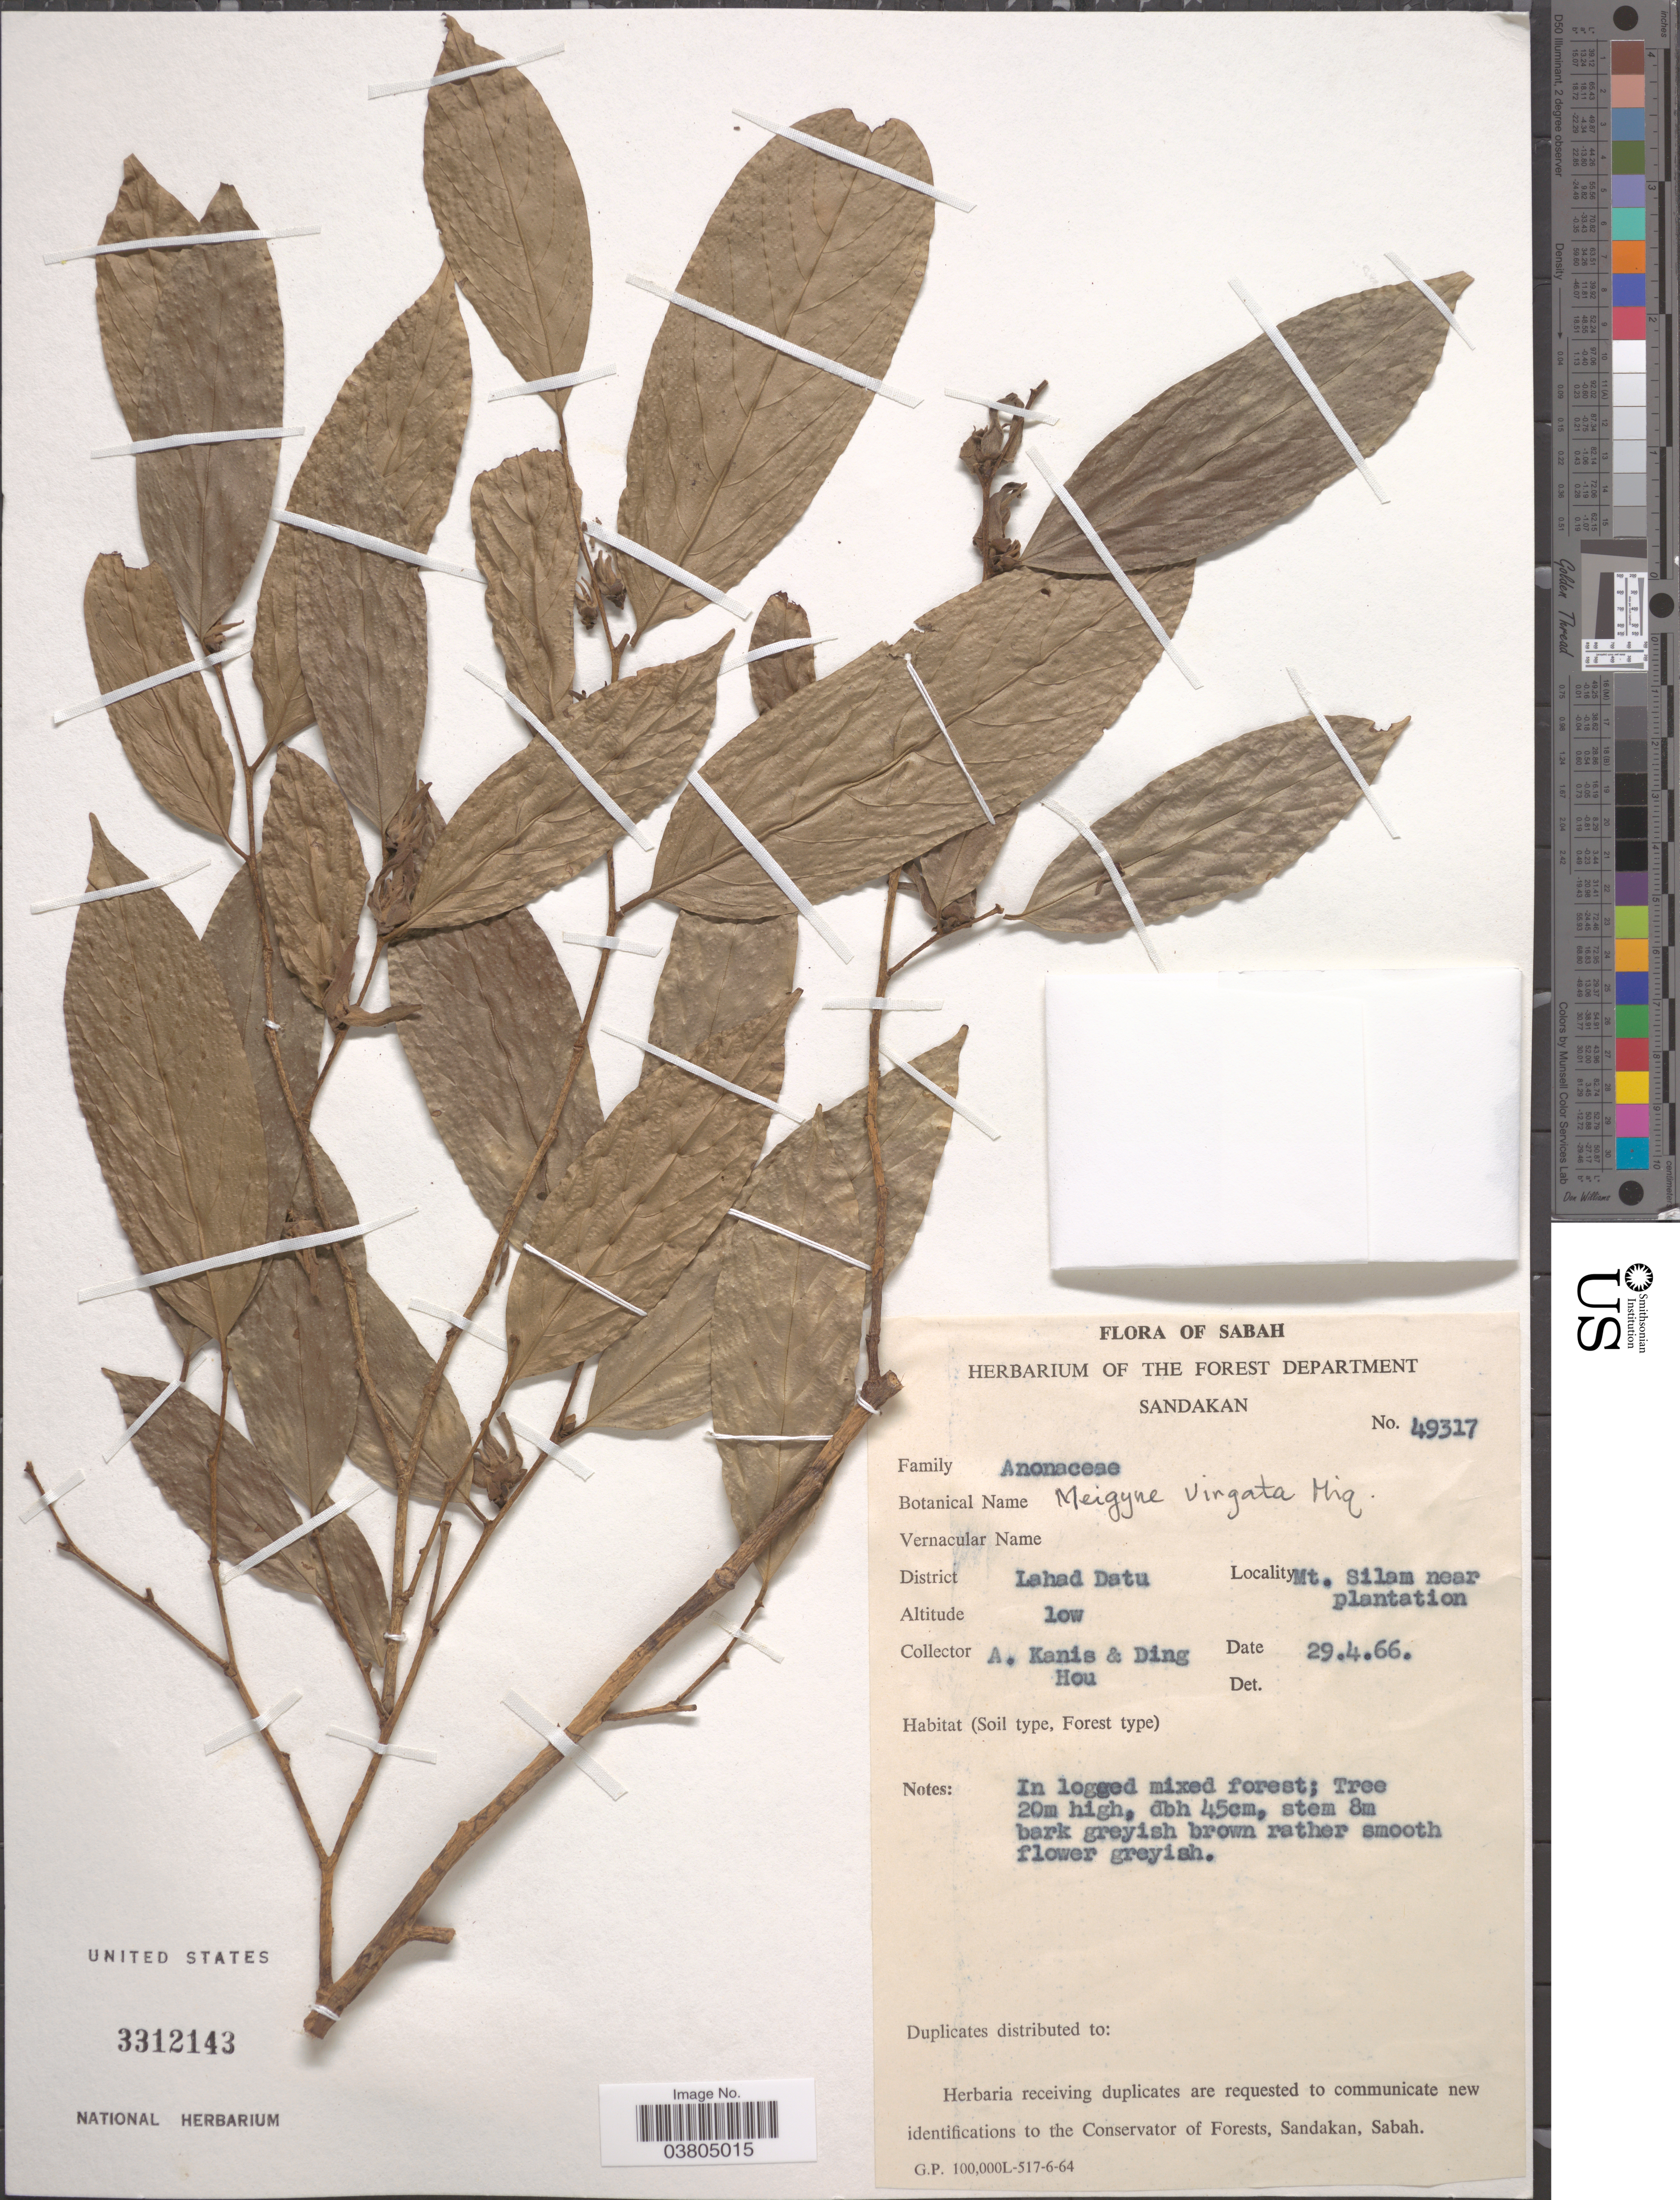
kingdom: Plantae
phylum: Tracheophyta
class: Magnoliopsida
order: Magnoliales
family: Annonaceae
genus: Meiogyne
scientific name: Meiogyne virgata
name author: (Blume) Miq.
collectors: A. Kanis & Ding Hou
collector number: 49317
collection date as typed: Transcribed d/m/y: 29/4/66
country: Malaysia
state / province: Sabah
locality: District Lahad Datu. Mt. Silam near plantation.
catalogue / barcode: US 3312143